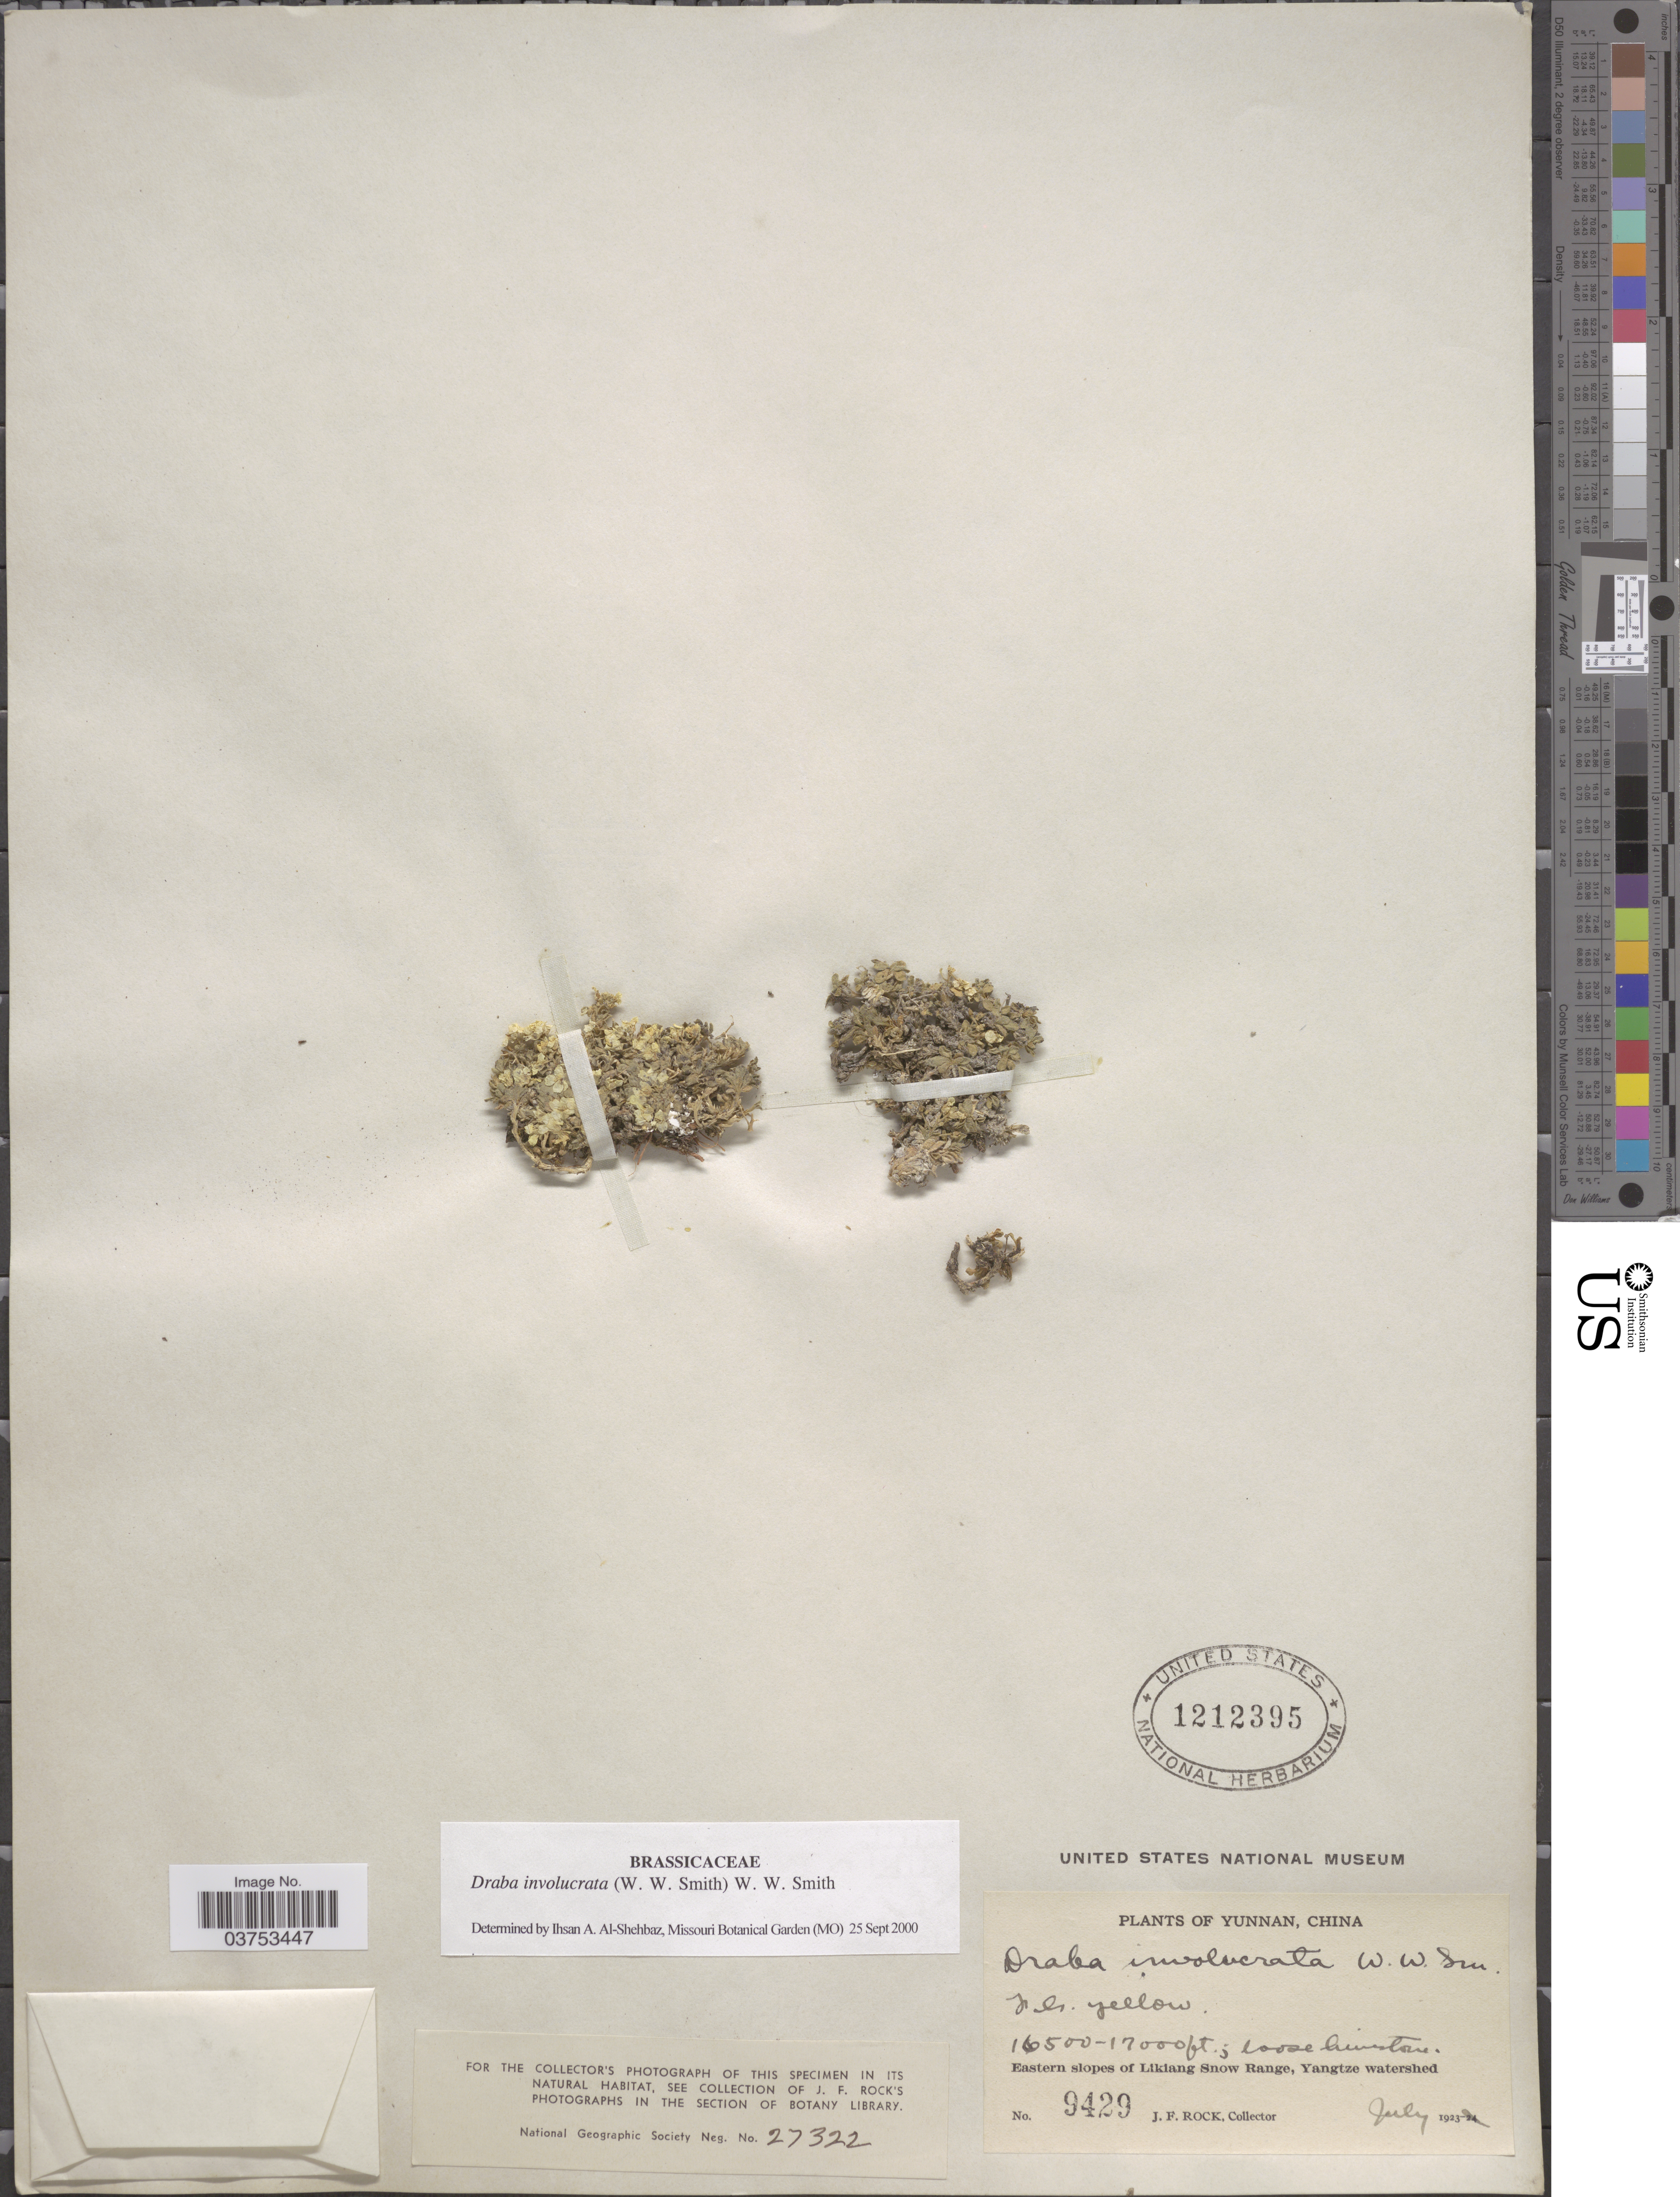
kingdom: Plantae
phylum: Tracheophyta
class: Magnoliopsida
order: Brassicales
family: Brassicaceae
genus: Draba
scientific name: Draba involucrata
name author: (W.W. Sm.) W.W. Sm.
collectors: J. Rock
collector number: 9429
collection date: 1923-07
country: China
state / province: Yunnan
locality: Eastern slopes of Likiang Snow Range, Yangtze watershed.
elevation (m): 5029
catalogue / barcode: US 1212395